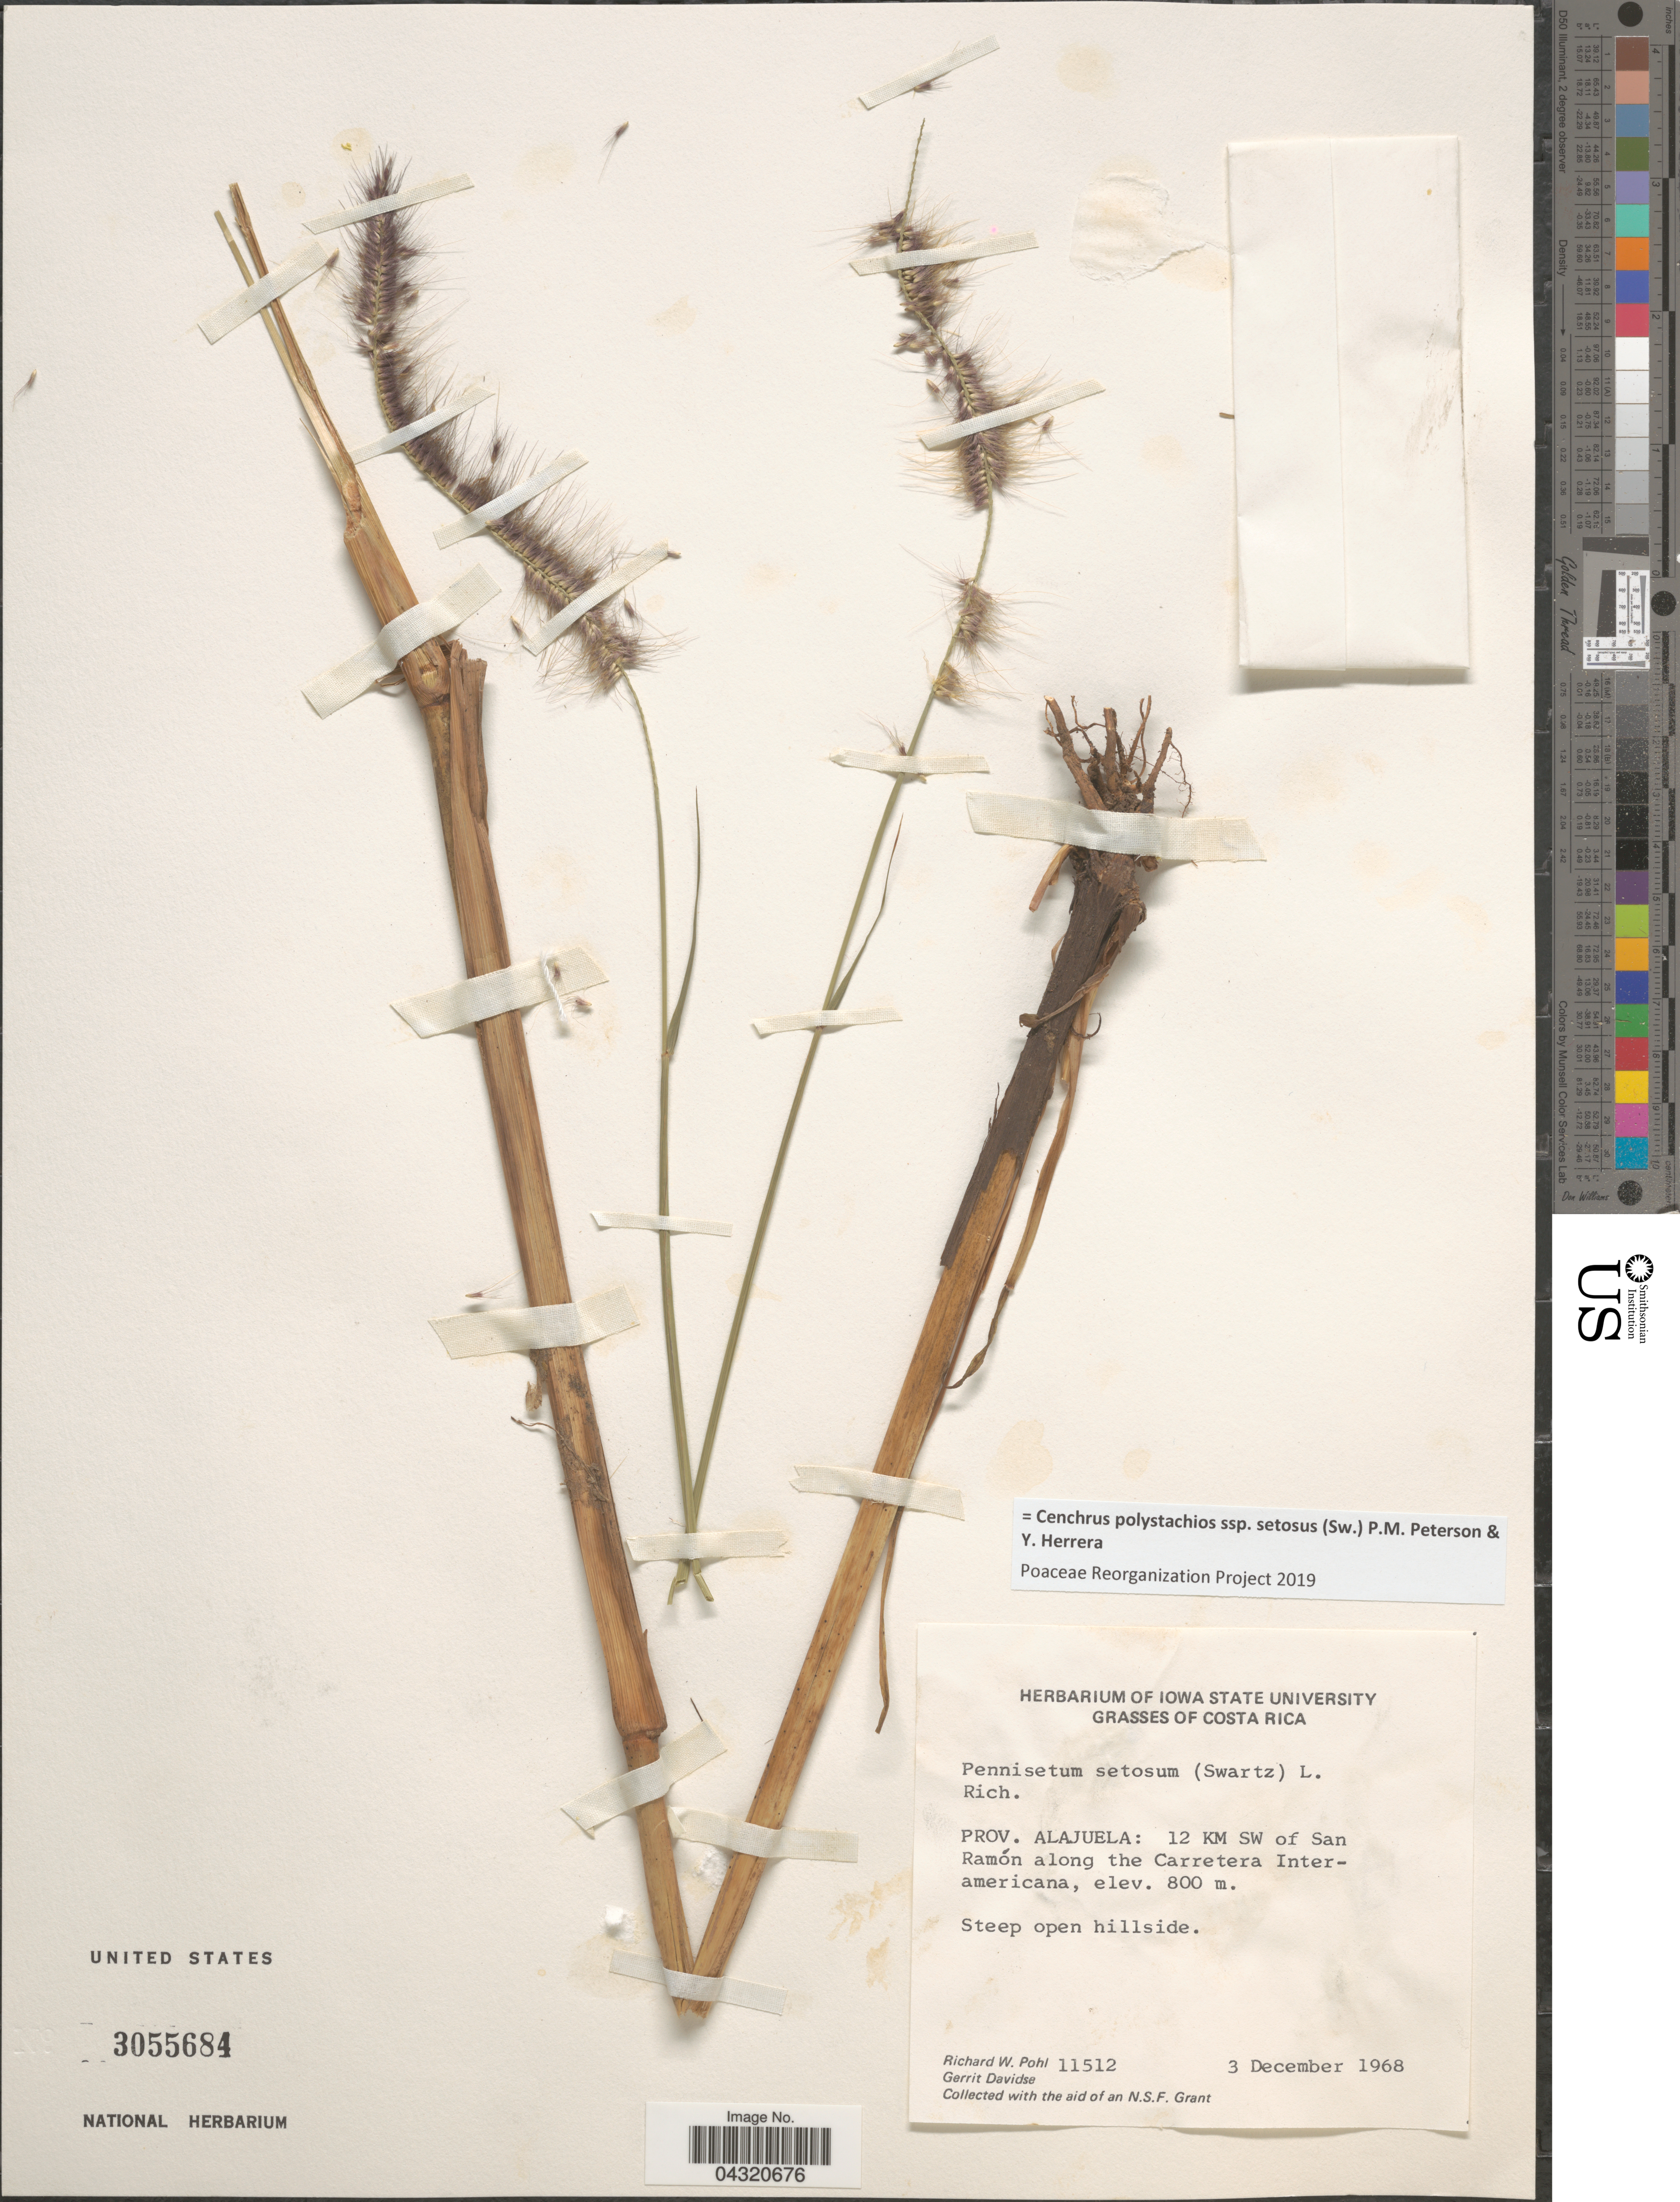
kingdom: Plantae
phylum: Tracheophyta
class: Liliopsida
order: Poales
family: Poaceae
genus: Cenchrus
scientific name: Cenchrus polystachios subsp. setosus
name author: (Sw.) P.M. Peterson & Y. Herrera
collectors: R. W. Pohl & G. Davidse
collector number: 11512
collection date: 1968-12-03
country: Costa Rica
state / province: Alajuela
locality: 12 KM SW of San Ramón along the Carretera Interamericana.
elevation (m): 800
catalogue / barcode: US 3055684